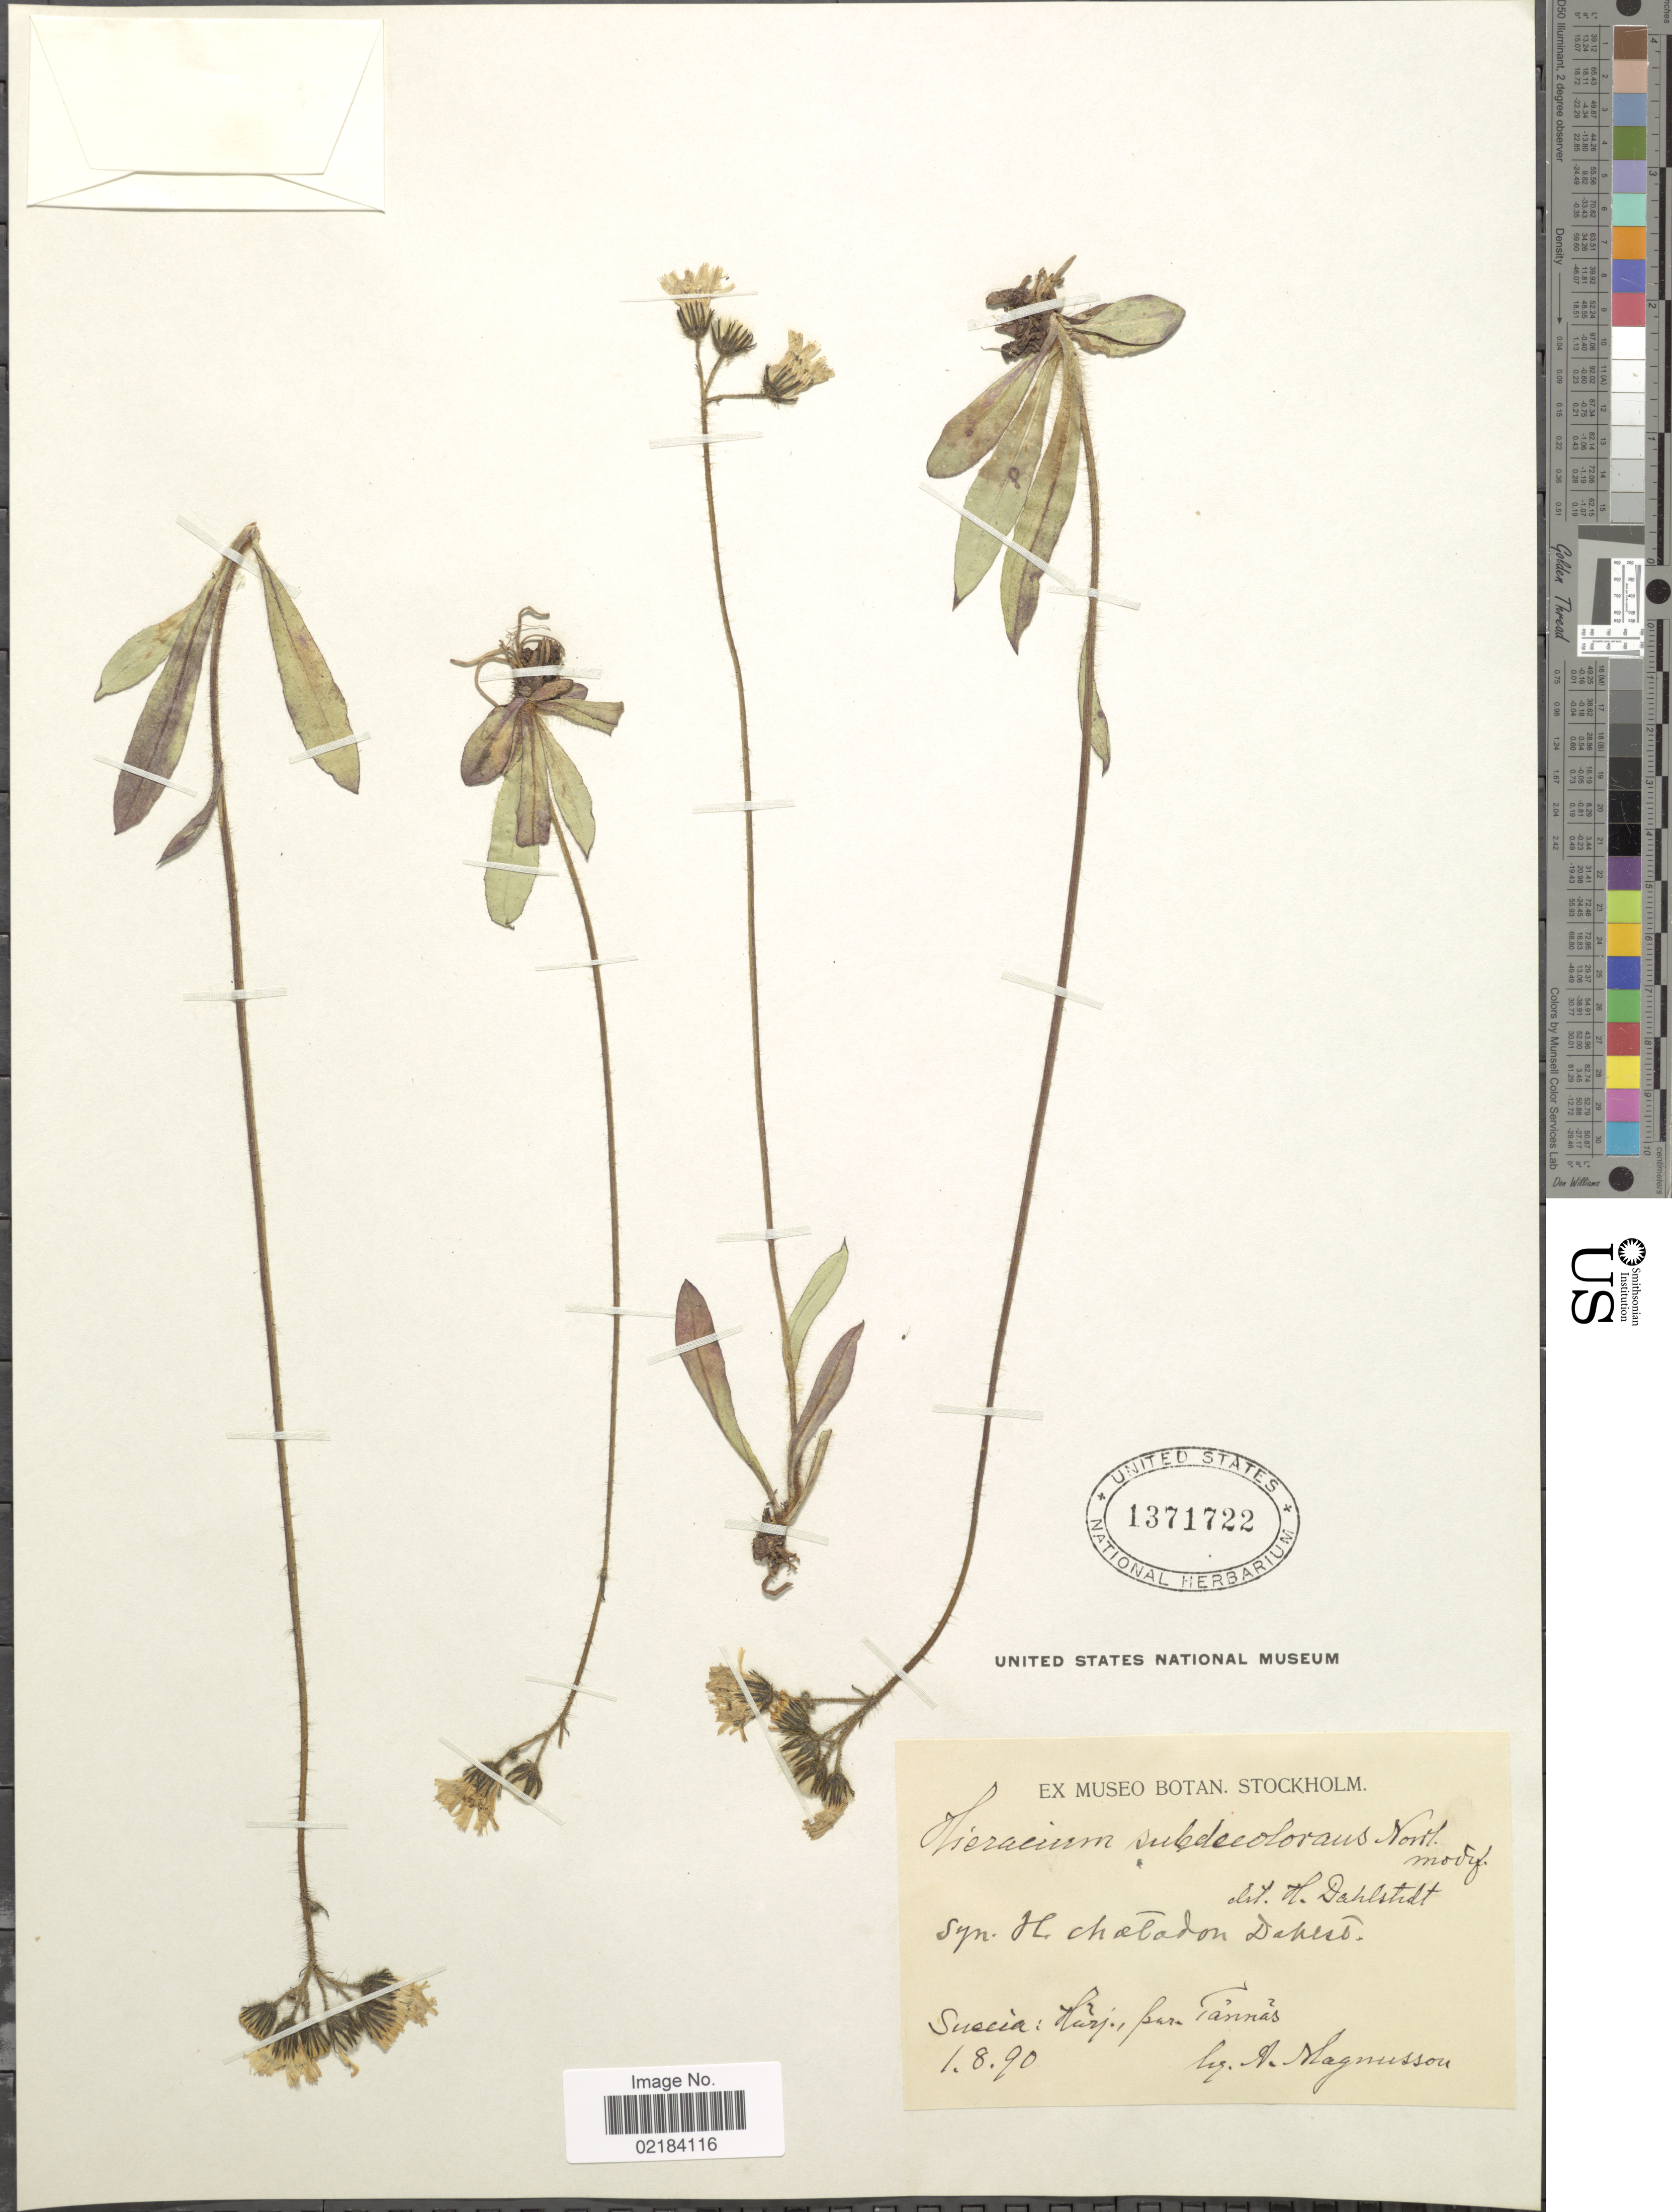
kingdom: Plantae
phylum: Tracheophyta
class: Magnoliopsida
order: Asterales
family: Asteraceae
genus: Pilosella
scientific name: Pilosella subdecolorans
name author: (Norrl.) S. Bräut. & Greuter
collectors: A. Magnusson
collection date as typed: Transcribed d/m/y: 1/8/90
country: Sweden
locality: Harj. par Tännäs.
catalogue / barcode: US 1371722